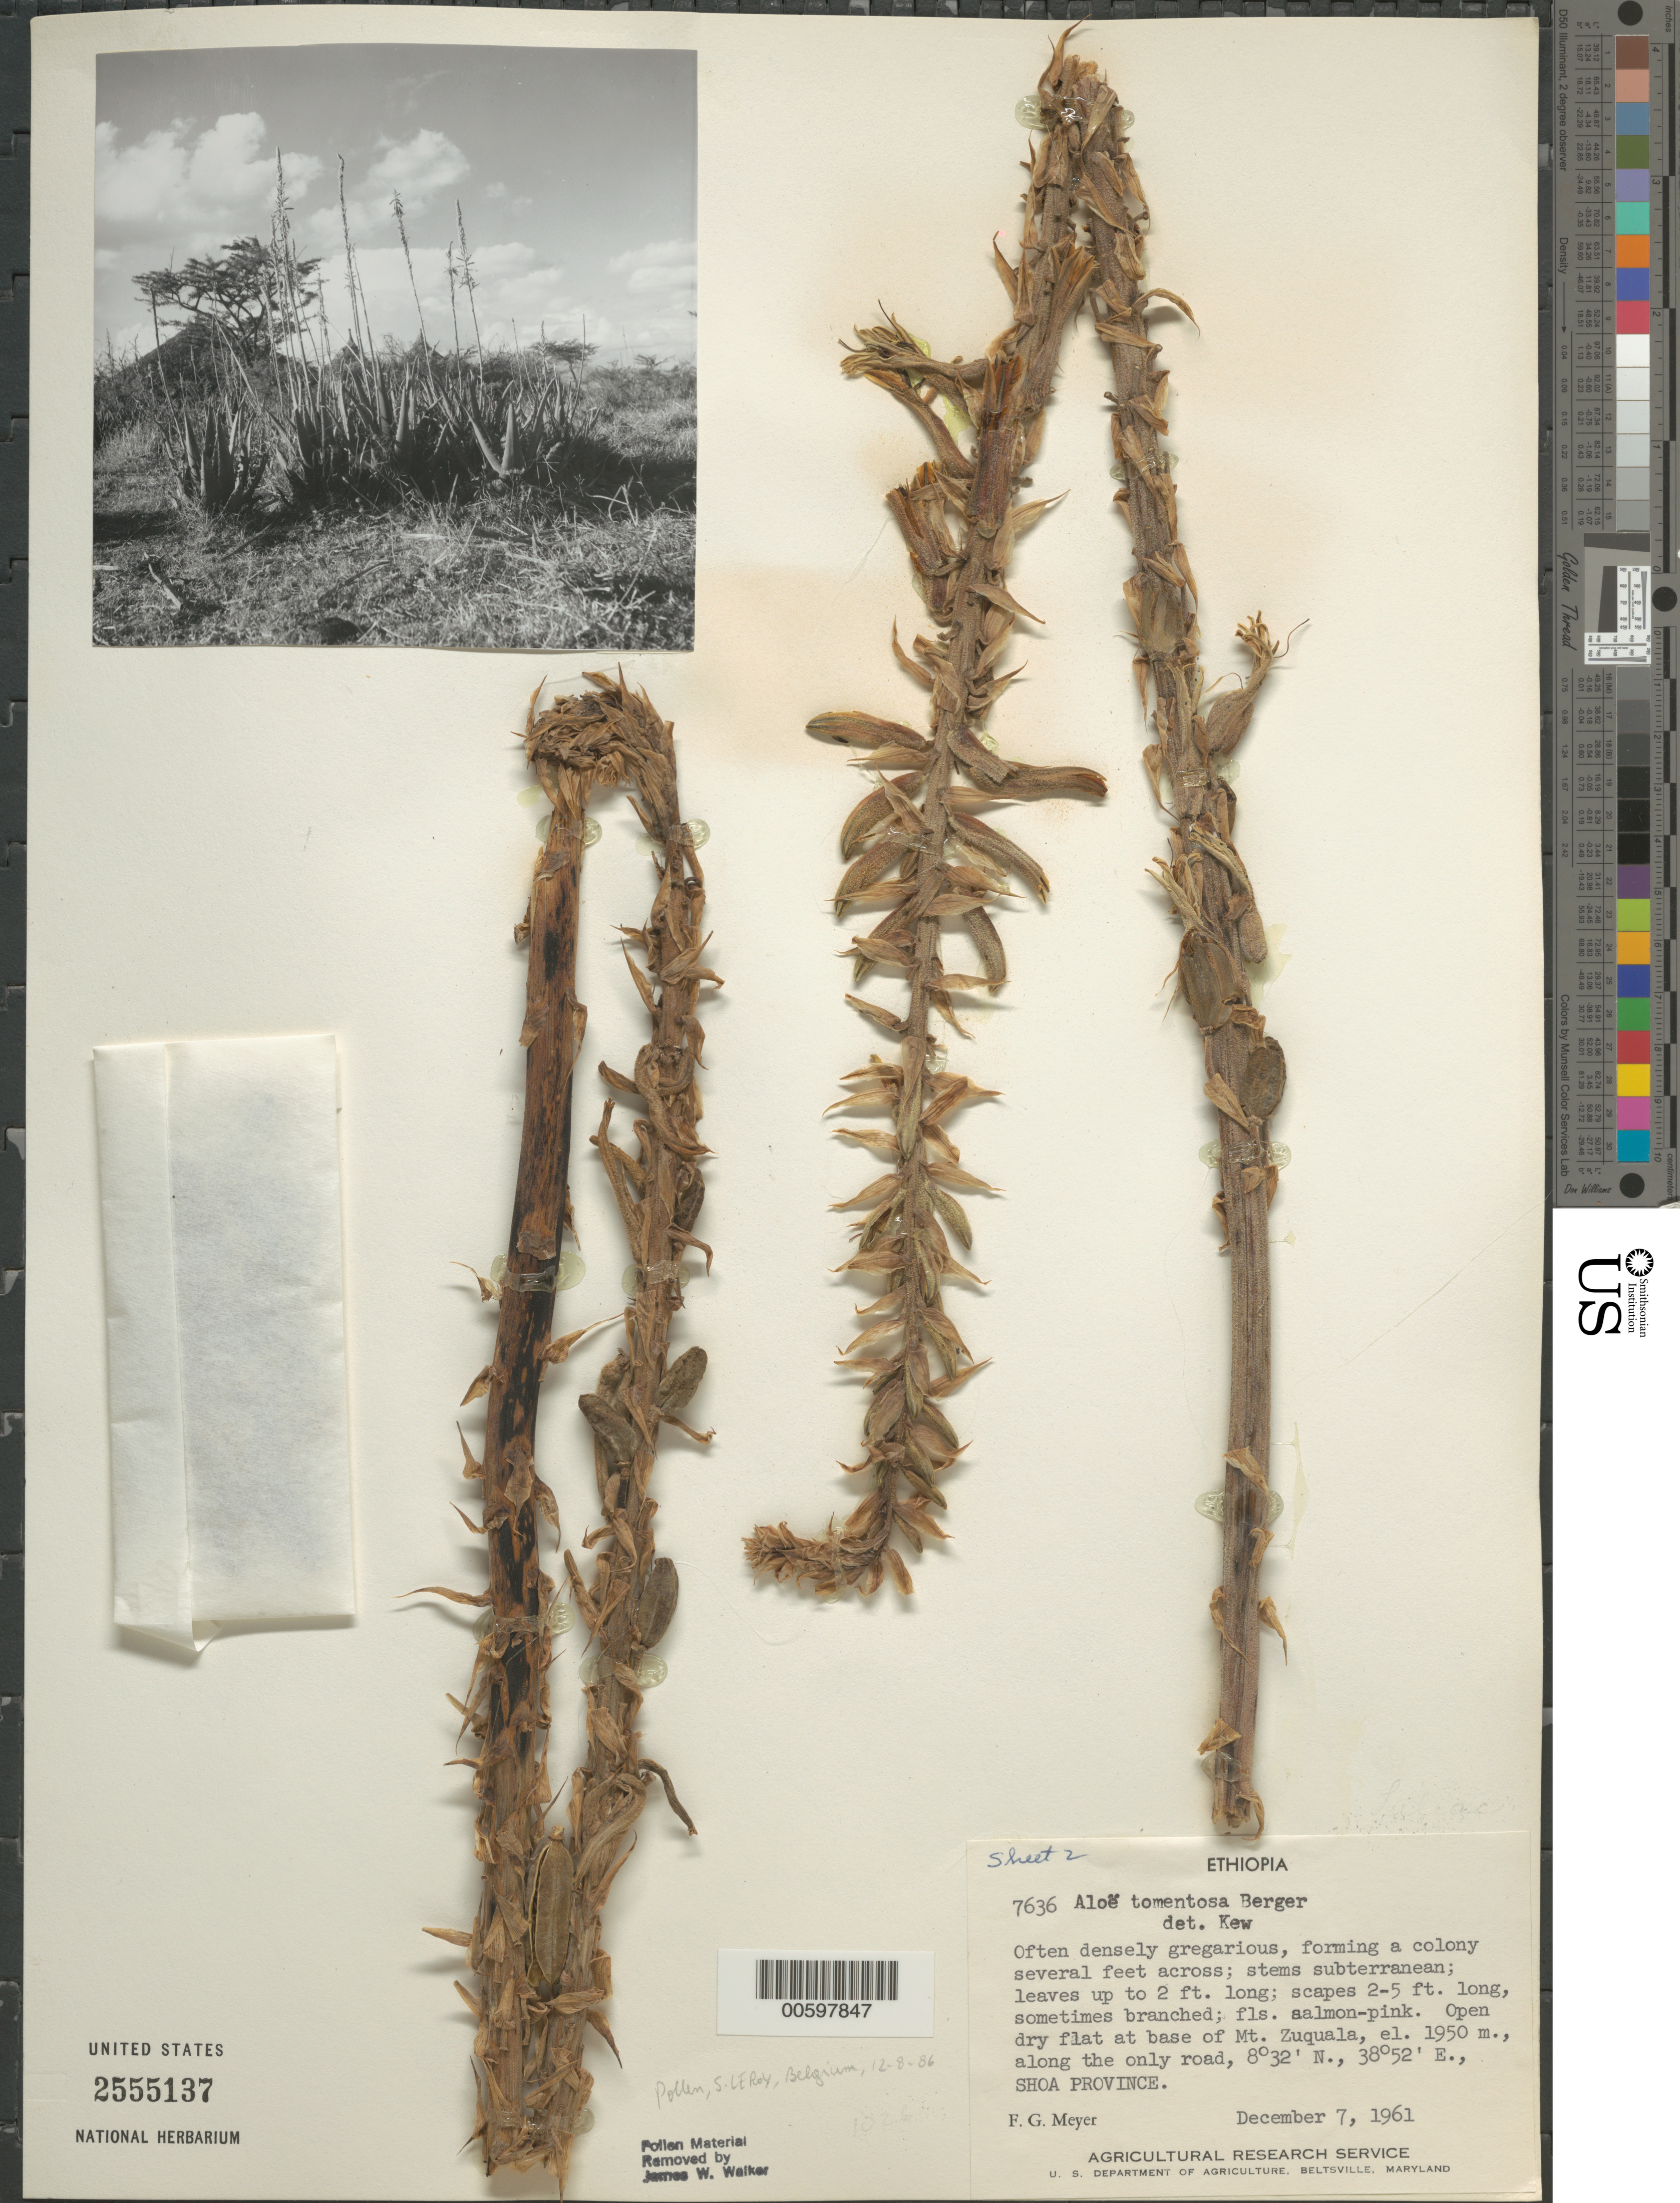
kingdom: Plantae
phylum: Tracheophyta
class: Liliopsida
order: Asparagales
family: Asphodelaceae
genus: Aloe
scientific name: Aloe tomentosa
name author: Deflers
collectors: F. G. Meyer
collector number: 7636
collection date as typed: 07 Dec 1961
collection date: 1961-12-07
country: Ethiopia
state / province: Oromiya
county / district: Shewa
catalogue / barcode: US 2555137